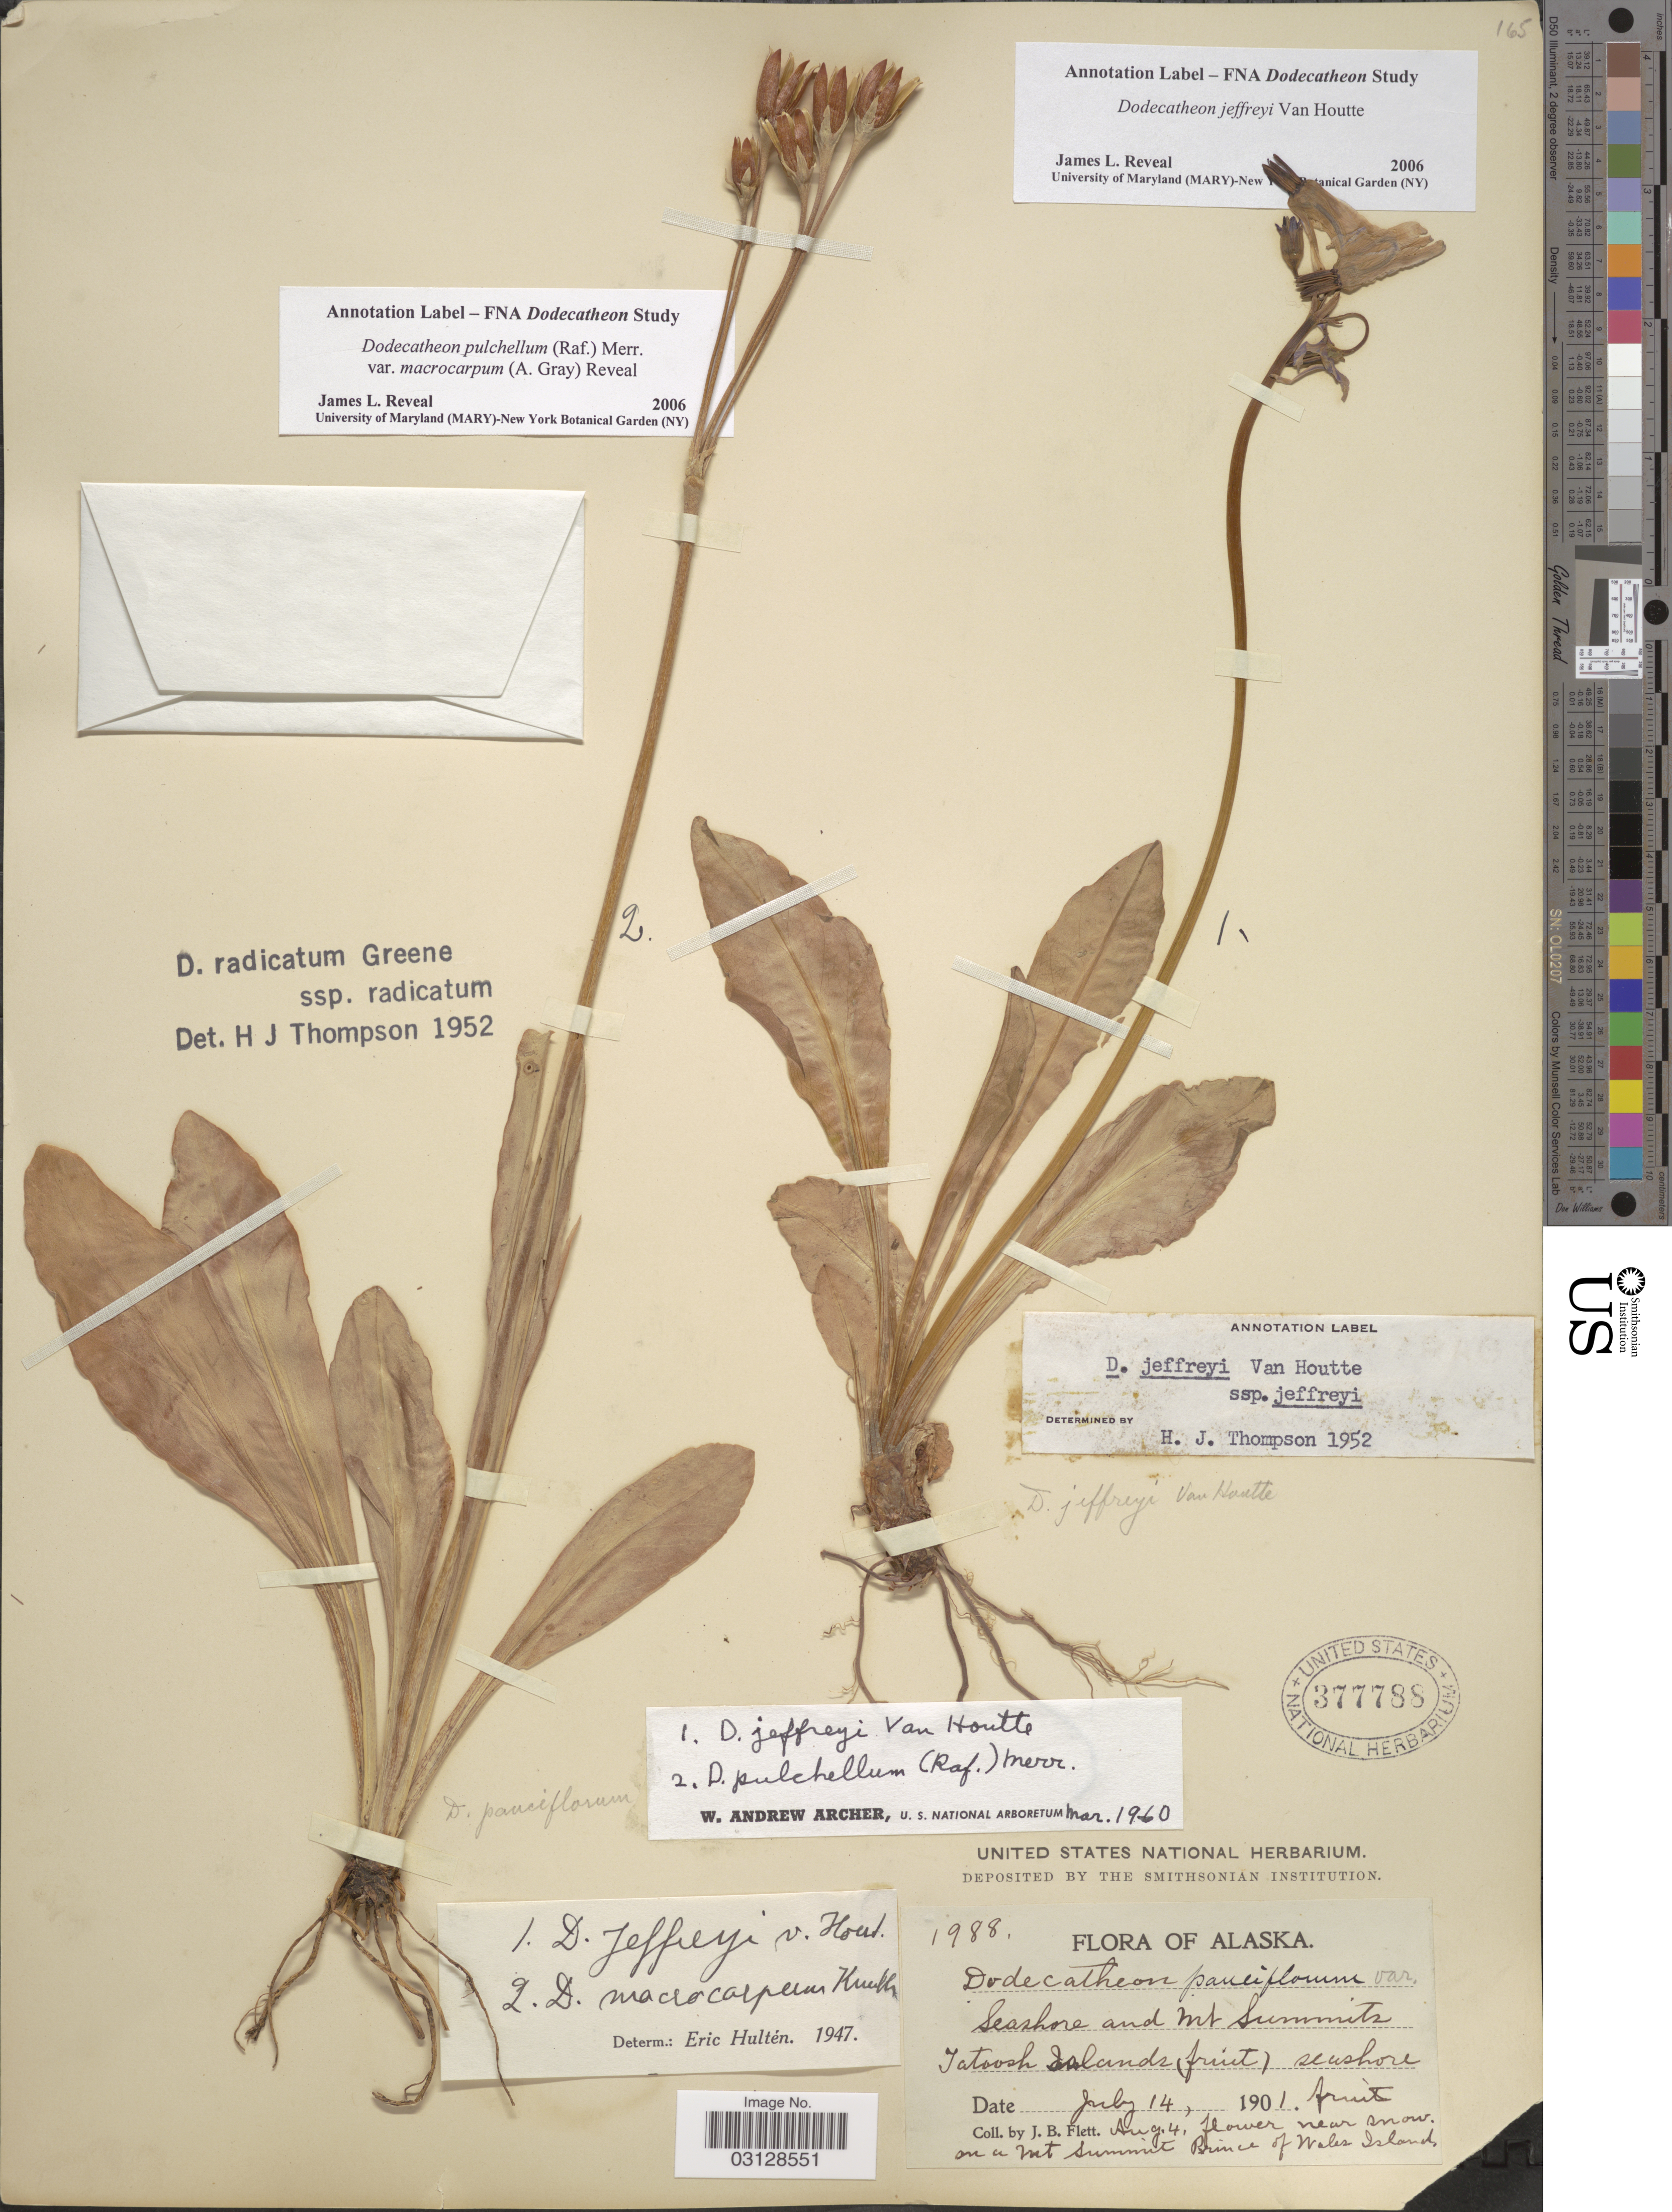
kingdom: Plantae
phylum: Tracheophyta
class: Magnoliopsida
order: Ericales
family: Primulaceae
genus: Dodecatheon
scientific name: Dodecatheon jeffreyi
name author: Van Houtte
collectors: J. Flett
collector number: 1988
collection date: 1901-07-14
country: United States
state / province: Alaska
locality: Seashore and Mt. Summits. Tatoosh Islands. On a Mt Summit Prince of Wales Island.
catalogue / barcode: US 377788